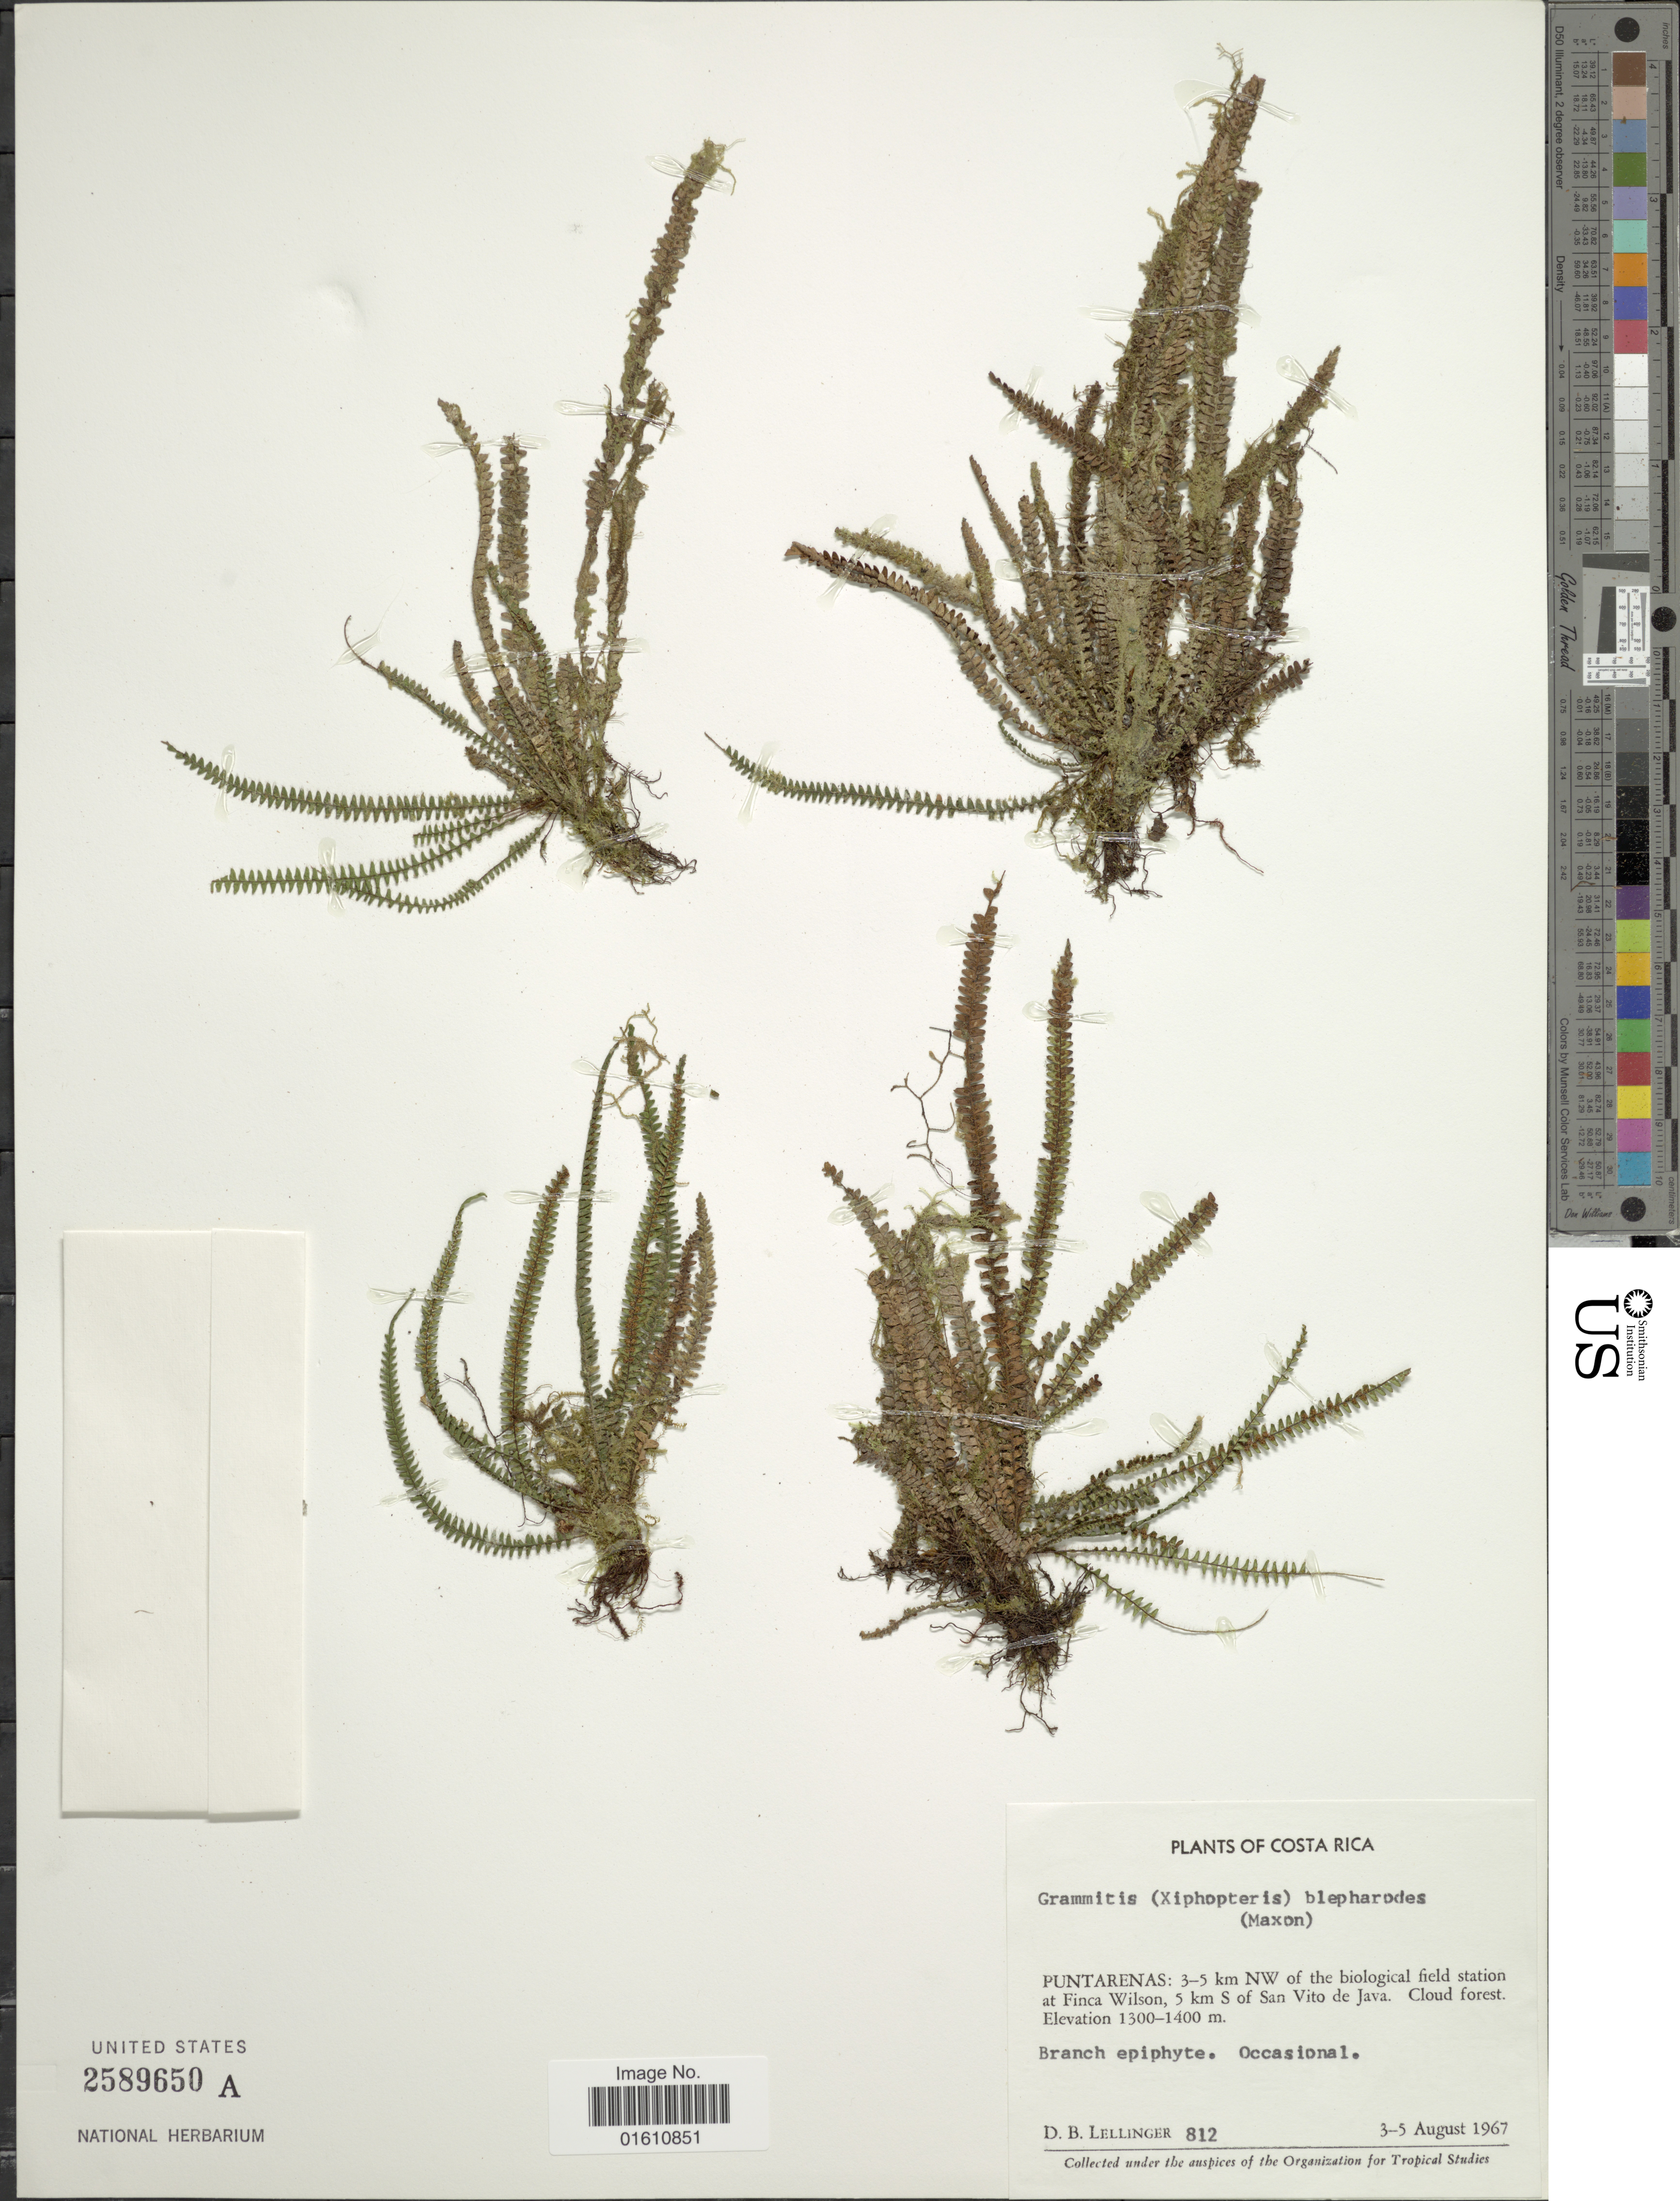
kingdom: Plantae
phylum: Tracheophyta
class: Polypodiopsida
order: Polypodiales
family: Polypodiaceae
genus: Moranopteris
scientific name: Moranopteris taenifolia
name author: (Jenman) R. Y. Hirai & J. Prado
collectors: D. B. Lellinger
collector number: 812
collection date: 1967-08-03/1967-08-05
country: Costa Rica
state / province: Puntarenas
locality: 3-5 km NW of the biological field station at Finca Wilson, 5 km S of San Vito de Java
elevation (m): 1300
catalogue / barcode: US 2589650A